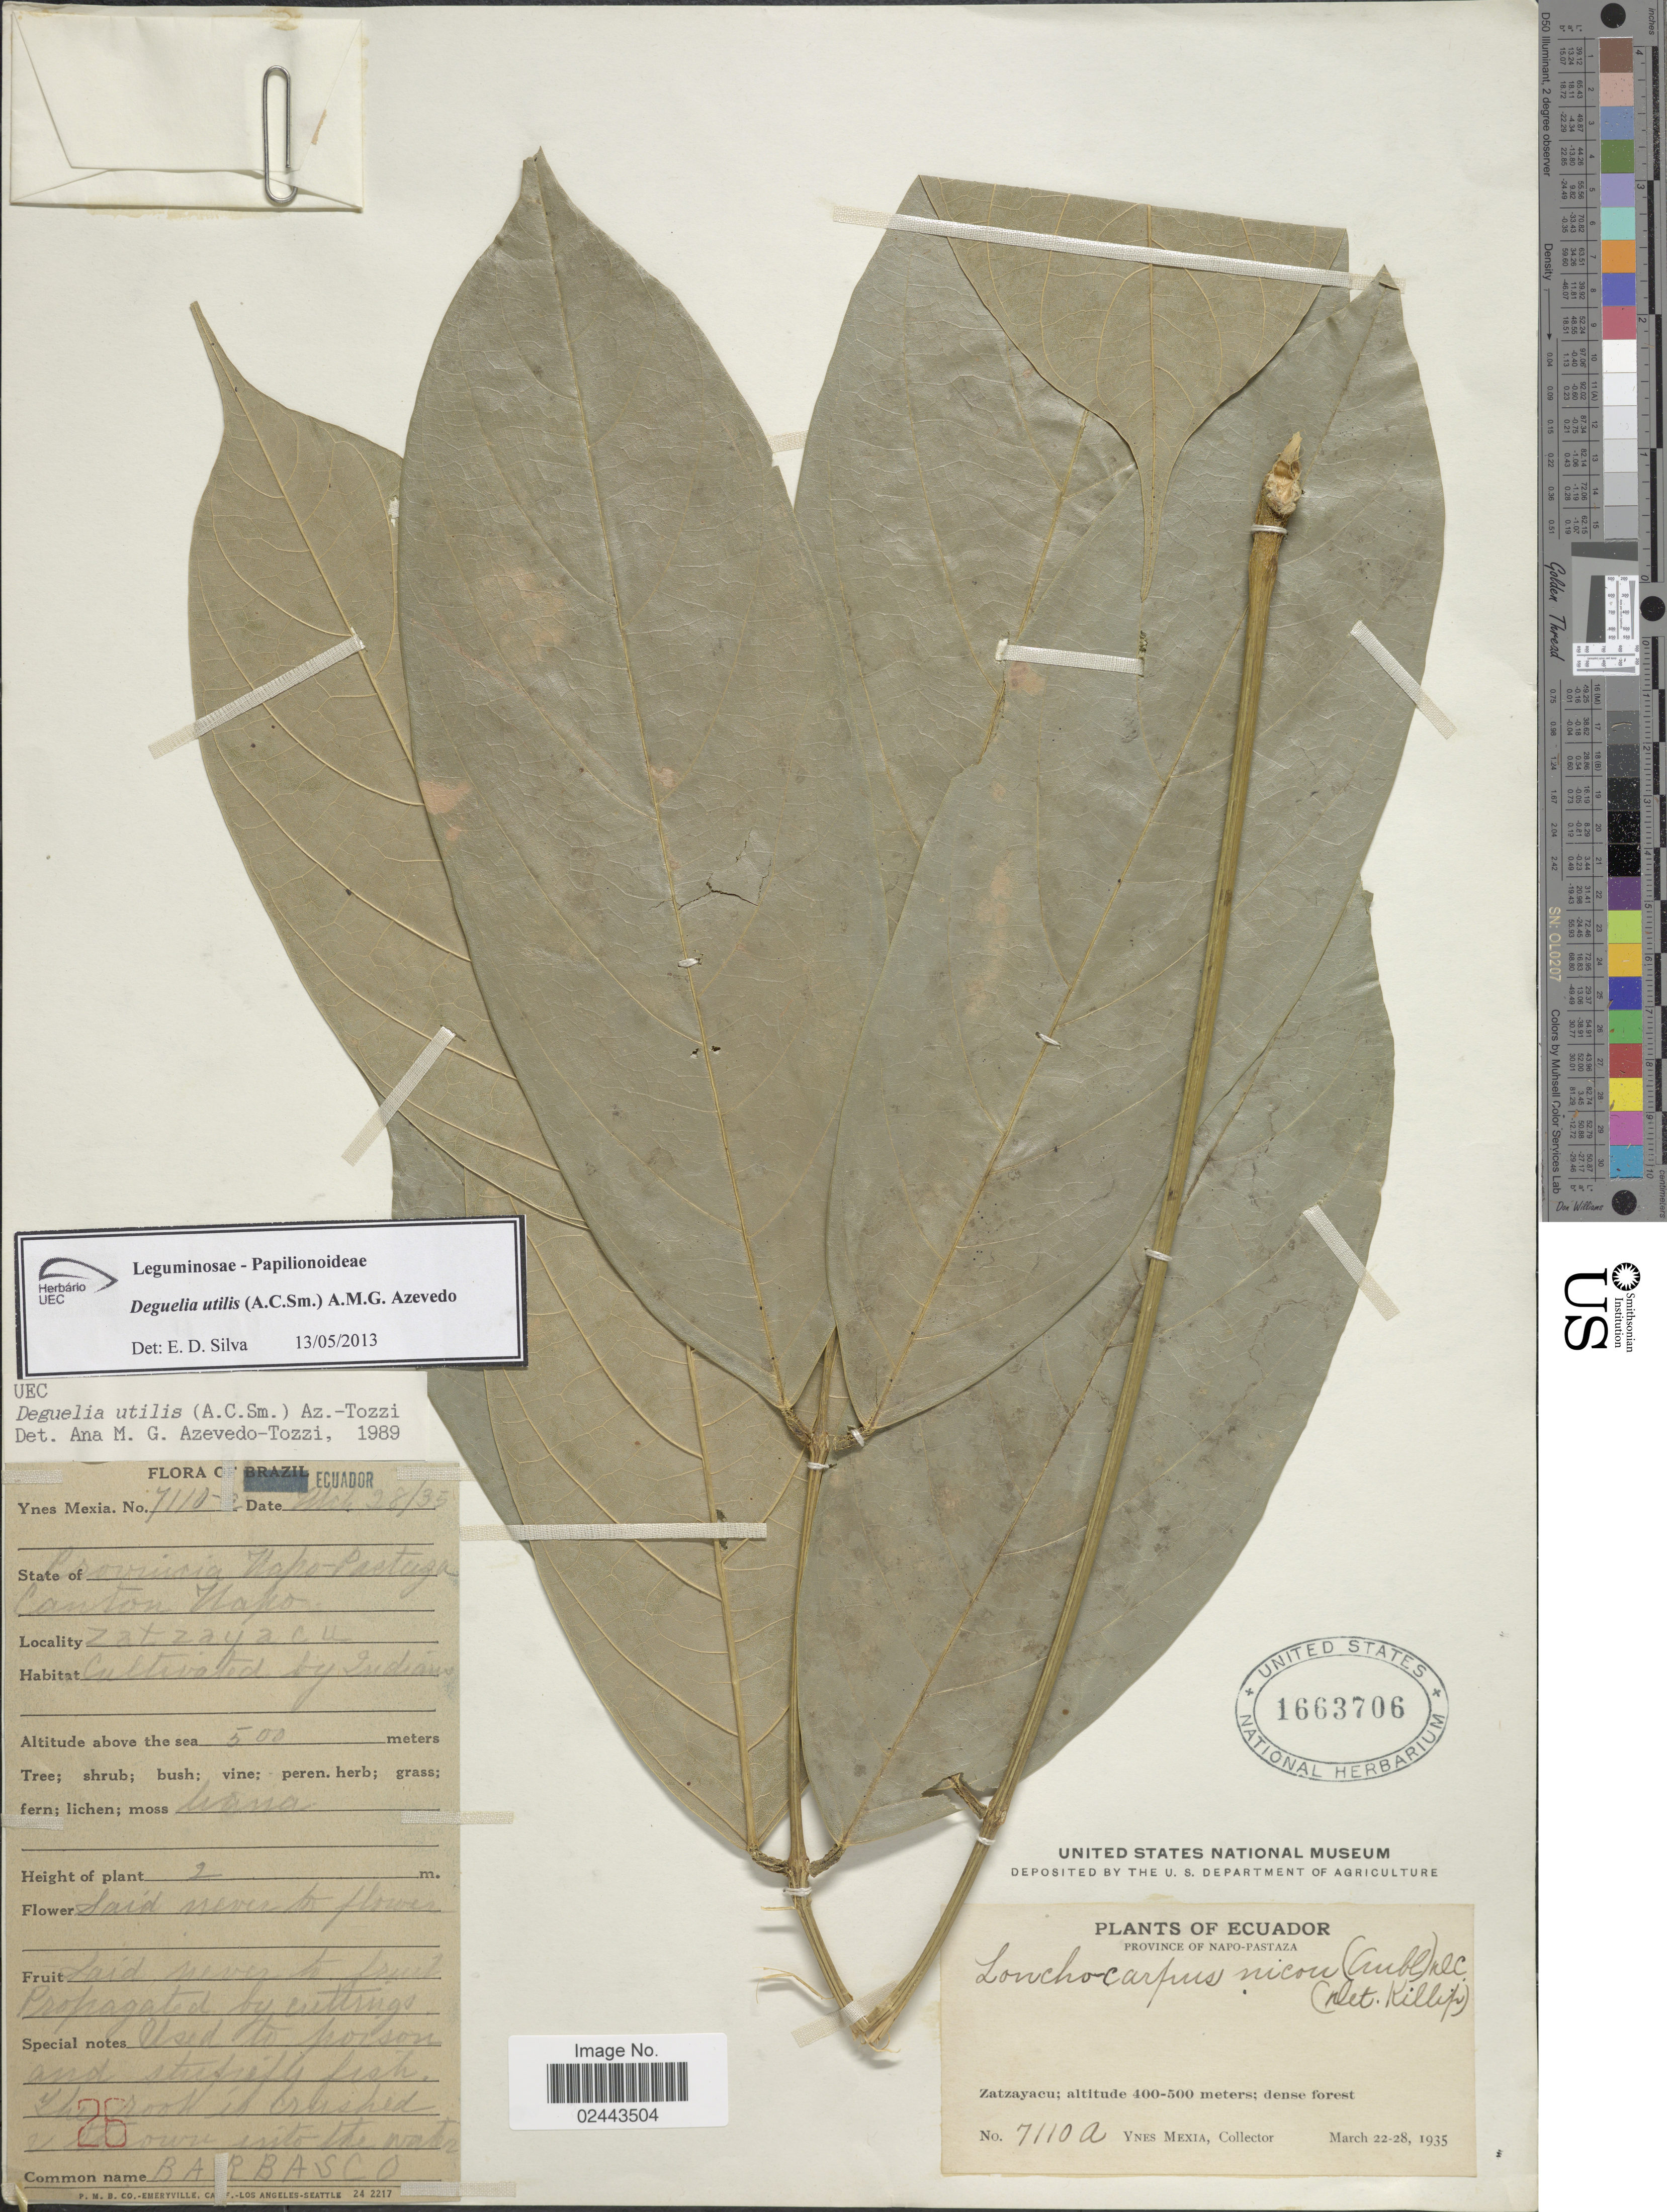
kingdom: Plantae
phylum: Tracheophyta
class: Magnoliopsida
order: Fabales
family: Fabaceae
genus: Deguelia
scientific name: Deguelia utilis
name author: (A.C. Sm.) A.M.G. Azevedo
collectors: Y. Mexia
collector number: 7110a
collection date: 1935-03-28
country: Ecuador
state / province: Napo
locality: Province of Napo-Pastazam Canton Napo, Zatzayacu; dense forest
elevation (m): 500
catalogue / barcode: US 1663706